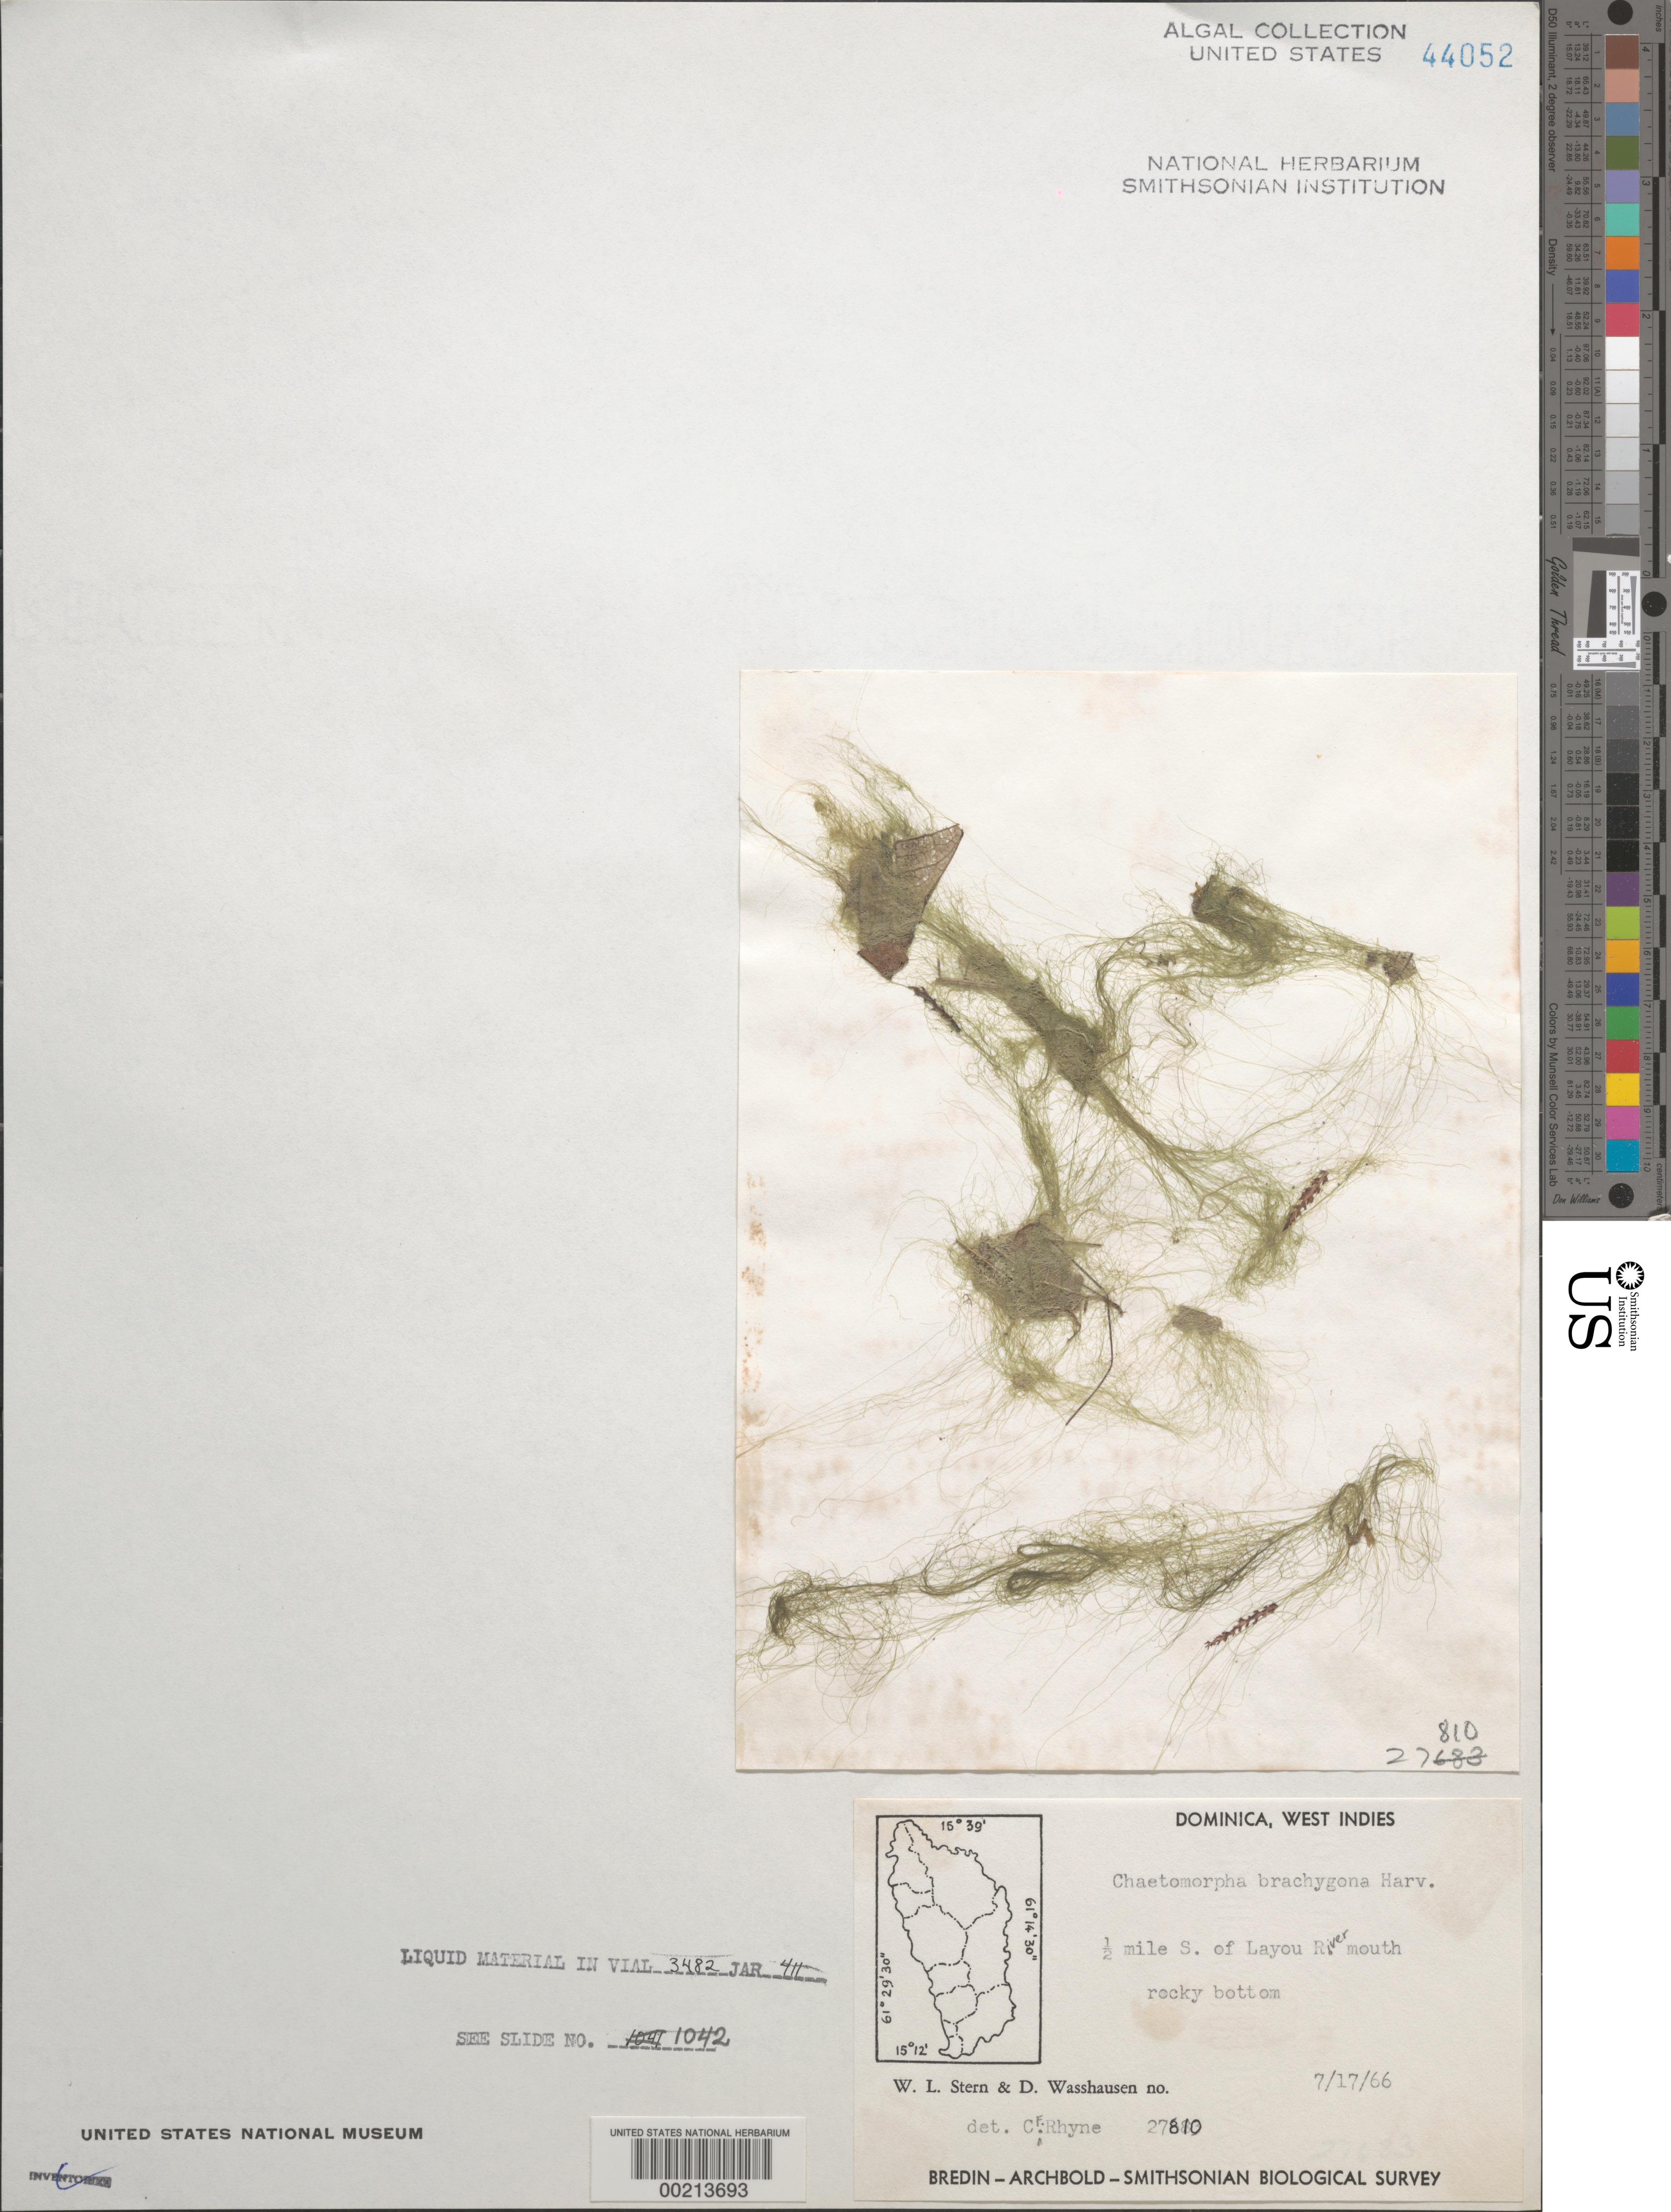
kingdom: Plantae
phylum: Chlorophyta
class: Ulvophyceae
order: Cladophorales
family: Cladophoraceae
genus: Chaetomorpha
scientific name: Chaetomorpha brachygona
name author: Harv.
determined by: Rhyne, C. F.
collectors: W. L. Stern & D. C. Wasshausen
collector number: EYD 27810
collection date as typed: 17 Jul 1966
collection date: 1966-07-17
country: Dominica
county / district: St. Joseph's Parish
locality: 0.5 mile south of Layou River mouth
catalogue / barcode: US 44052